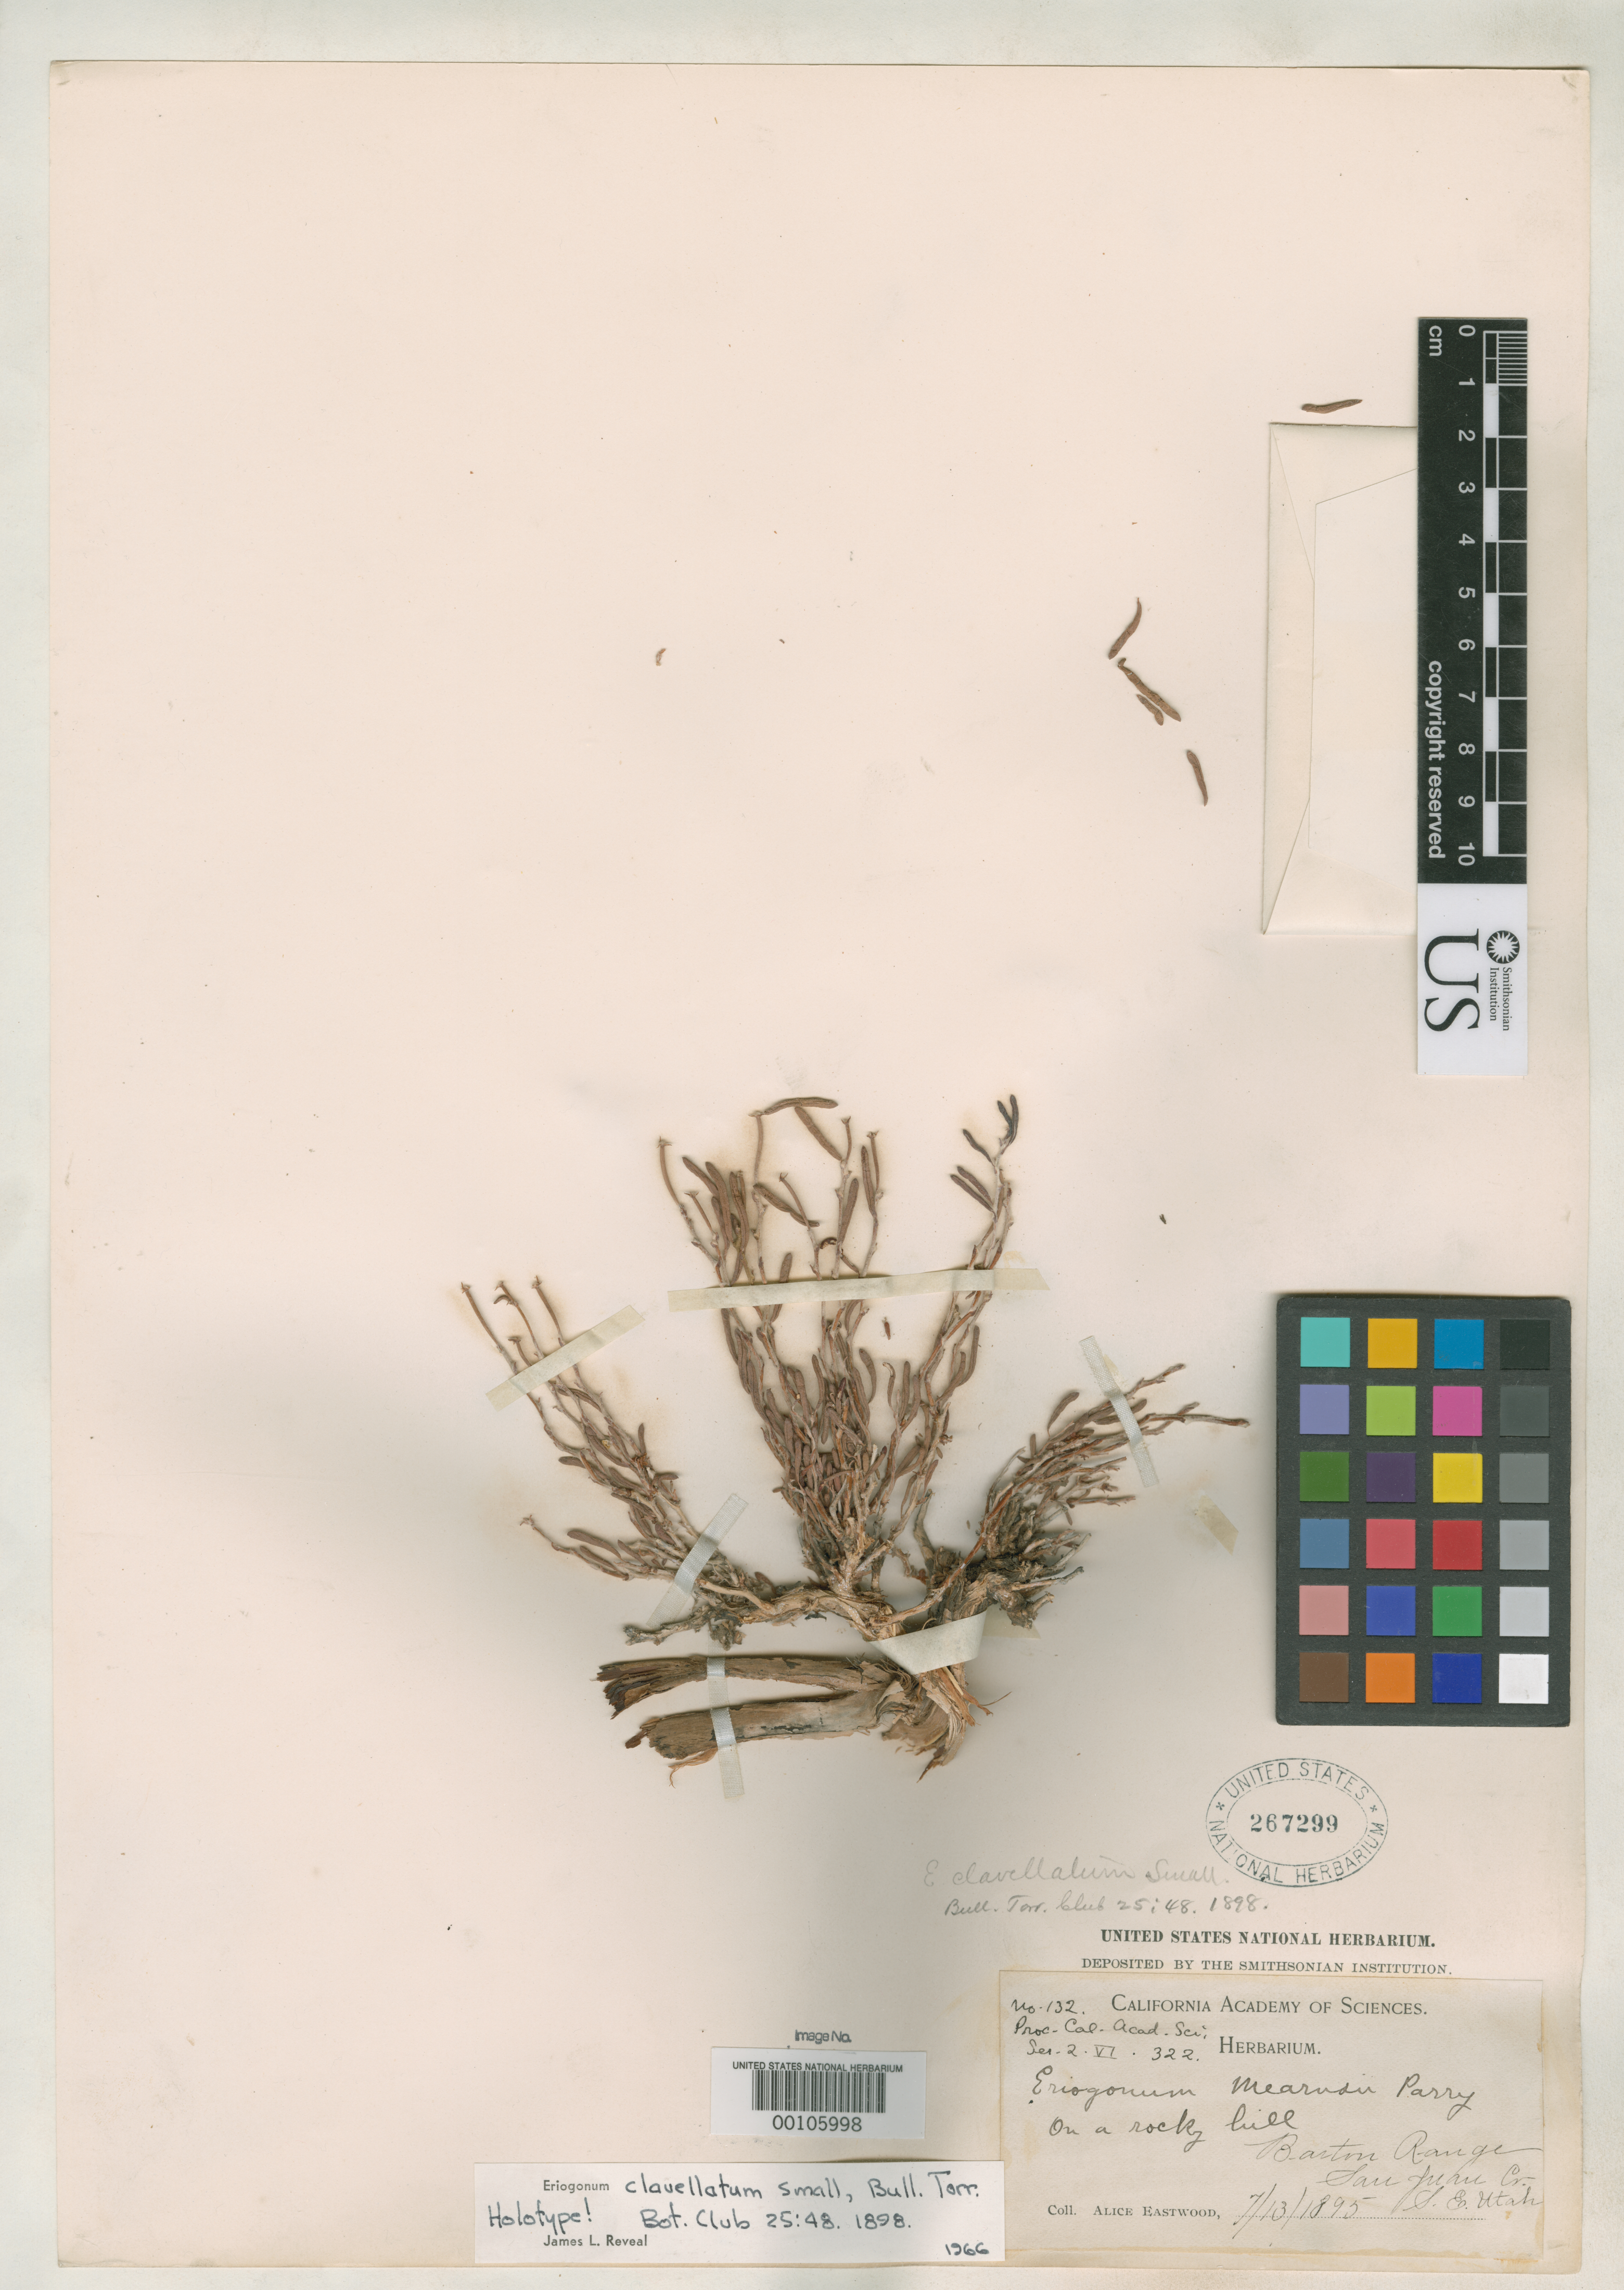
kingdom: Plantae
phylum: Tracheophyta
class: Magnoliopsida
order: Caryophyllales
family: Polygonaceae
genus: Eriogonum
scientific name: Eriogonum clavellatum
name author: Small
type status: Holotype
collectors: A. Eastwood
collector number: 132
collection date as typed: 13 Jul 1895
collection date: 1895-07-13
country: United States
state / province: Utah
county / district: San Juan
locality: Barton Range, probably south west of bluff near river.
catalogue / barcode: US 267299